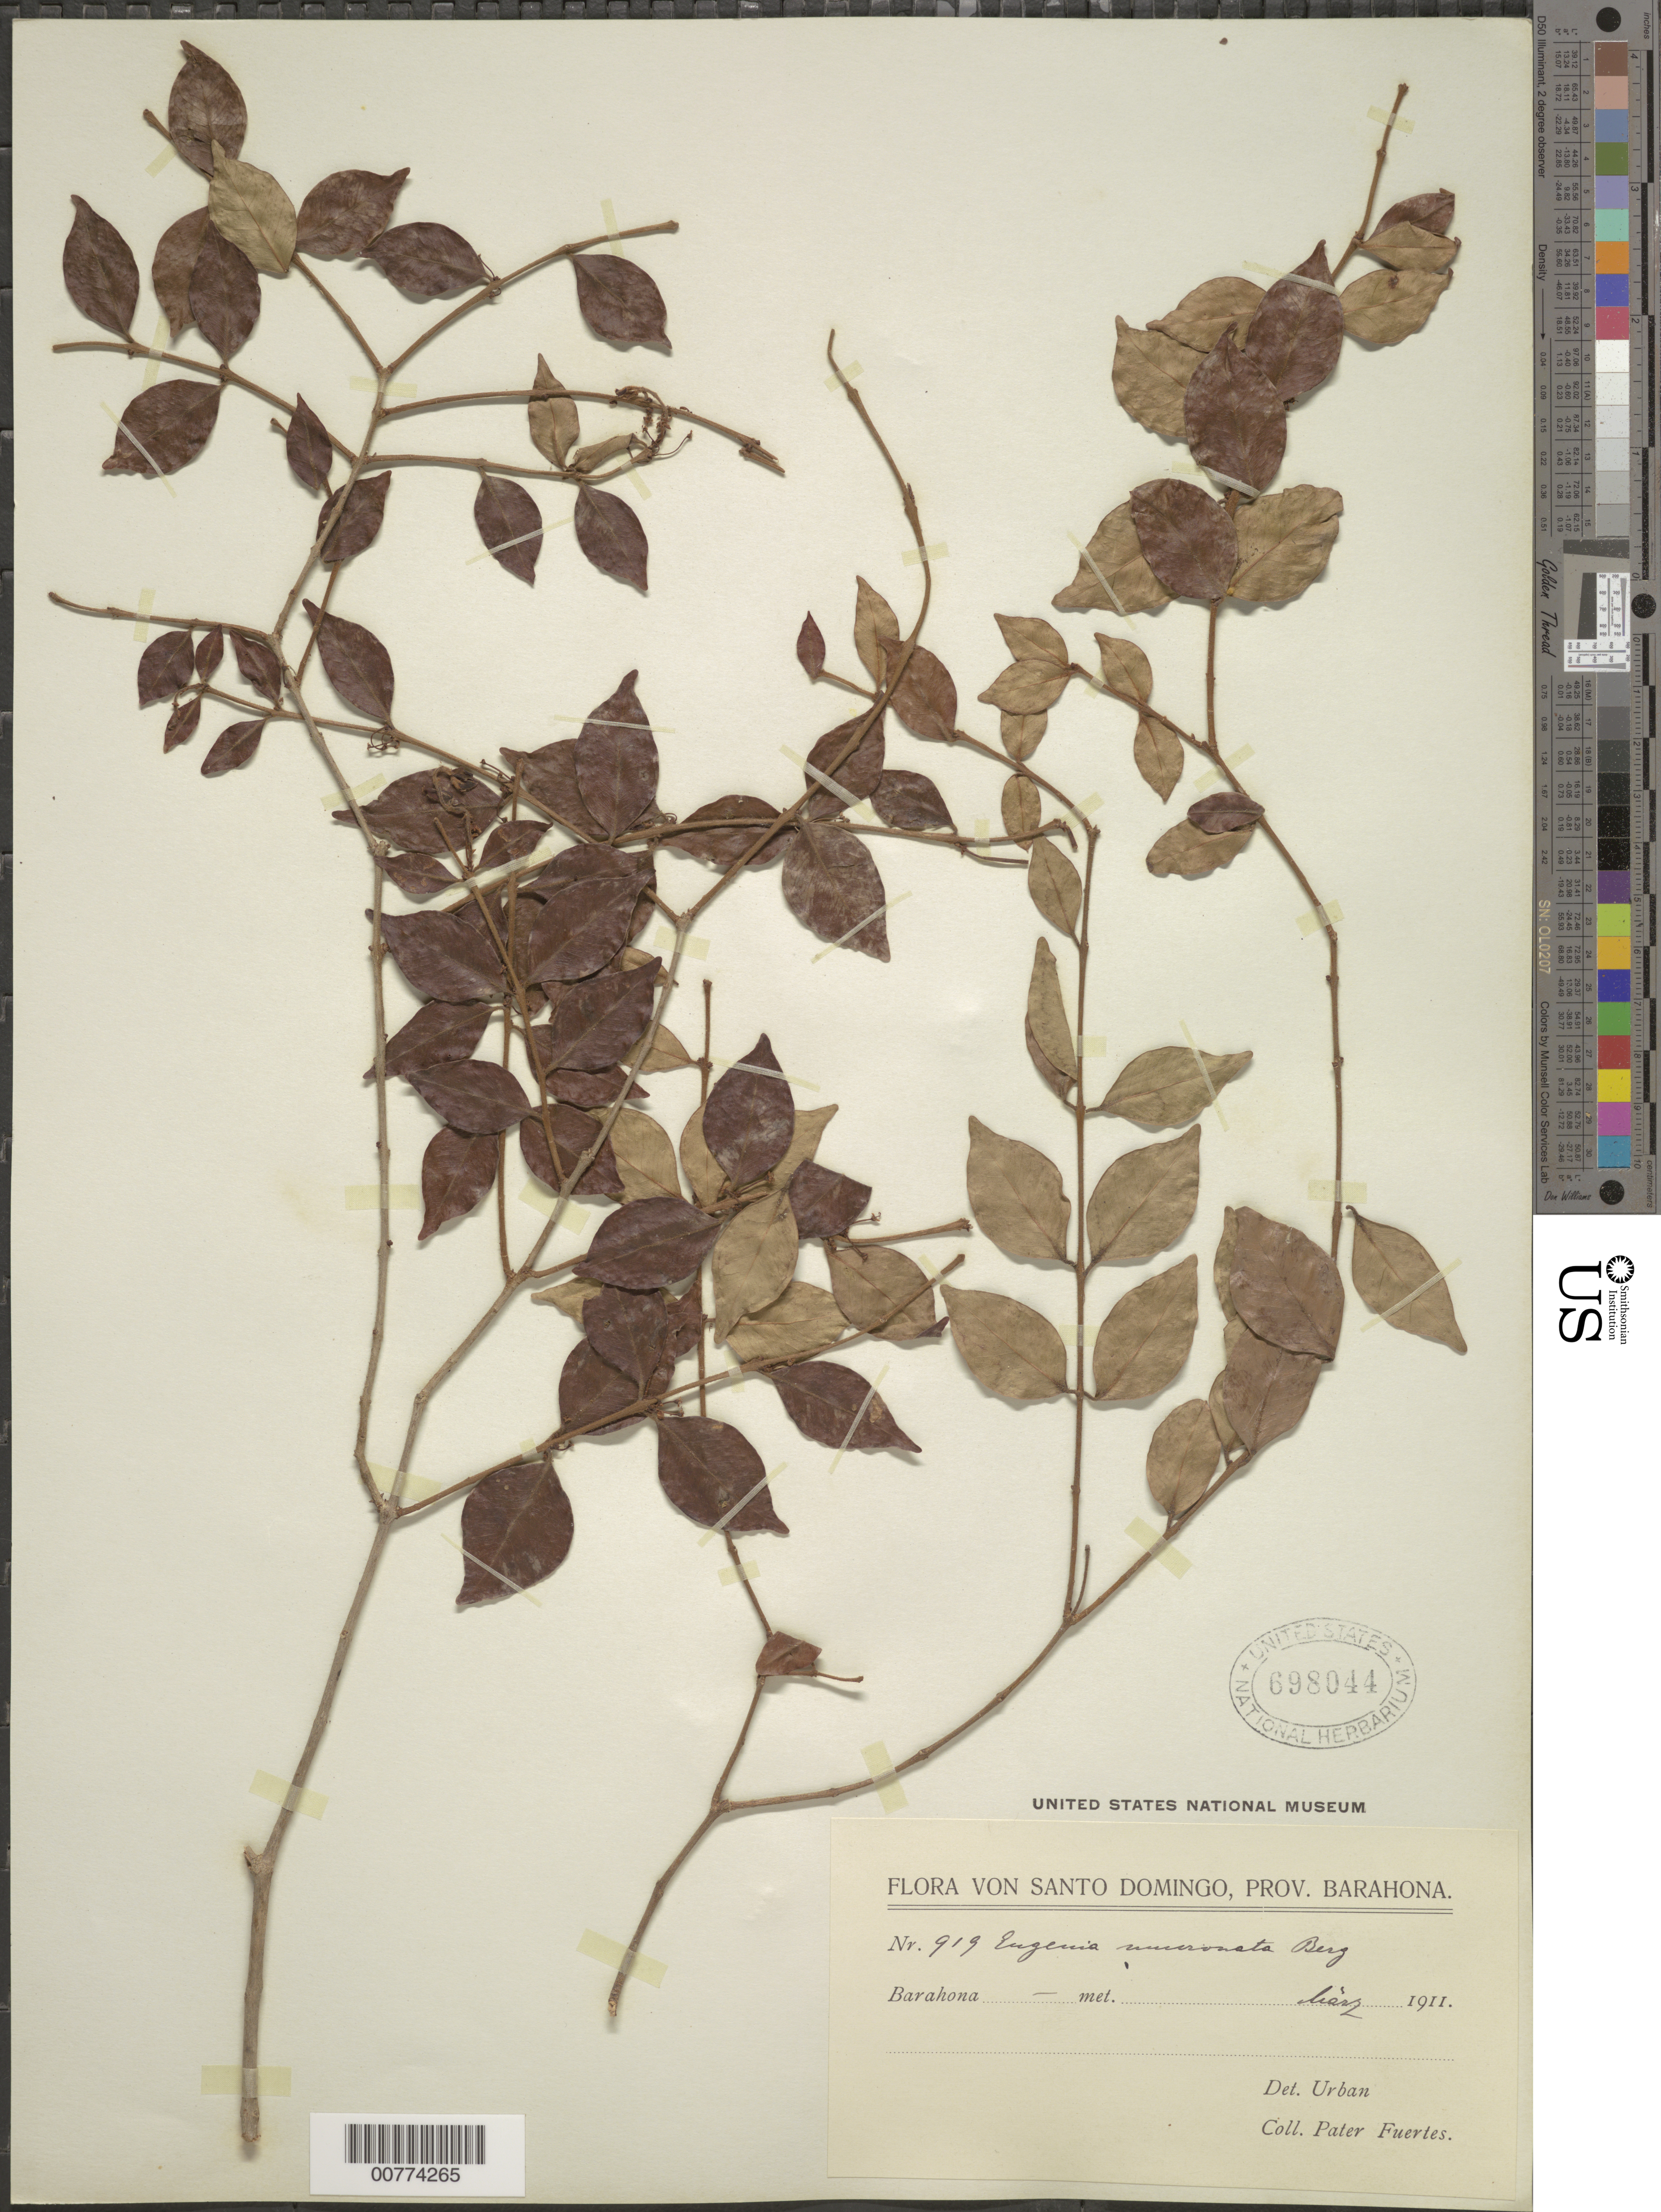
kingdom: Plantae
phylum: Tracheophyta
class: Magnoliopsida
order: Myrtales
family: Myrtaceae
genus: Eugenia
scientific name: Eugenia mucronata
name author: O. Berg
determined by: Urban, Ignatz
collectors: M. D. Fuertes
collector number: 919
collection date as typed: Mar 1911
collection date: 1911-03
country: Dominican Republic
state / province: Barahona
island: Hispaniola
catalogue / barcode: US 698044